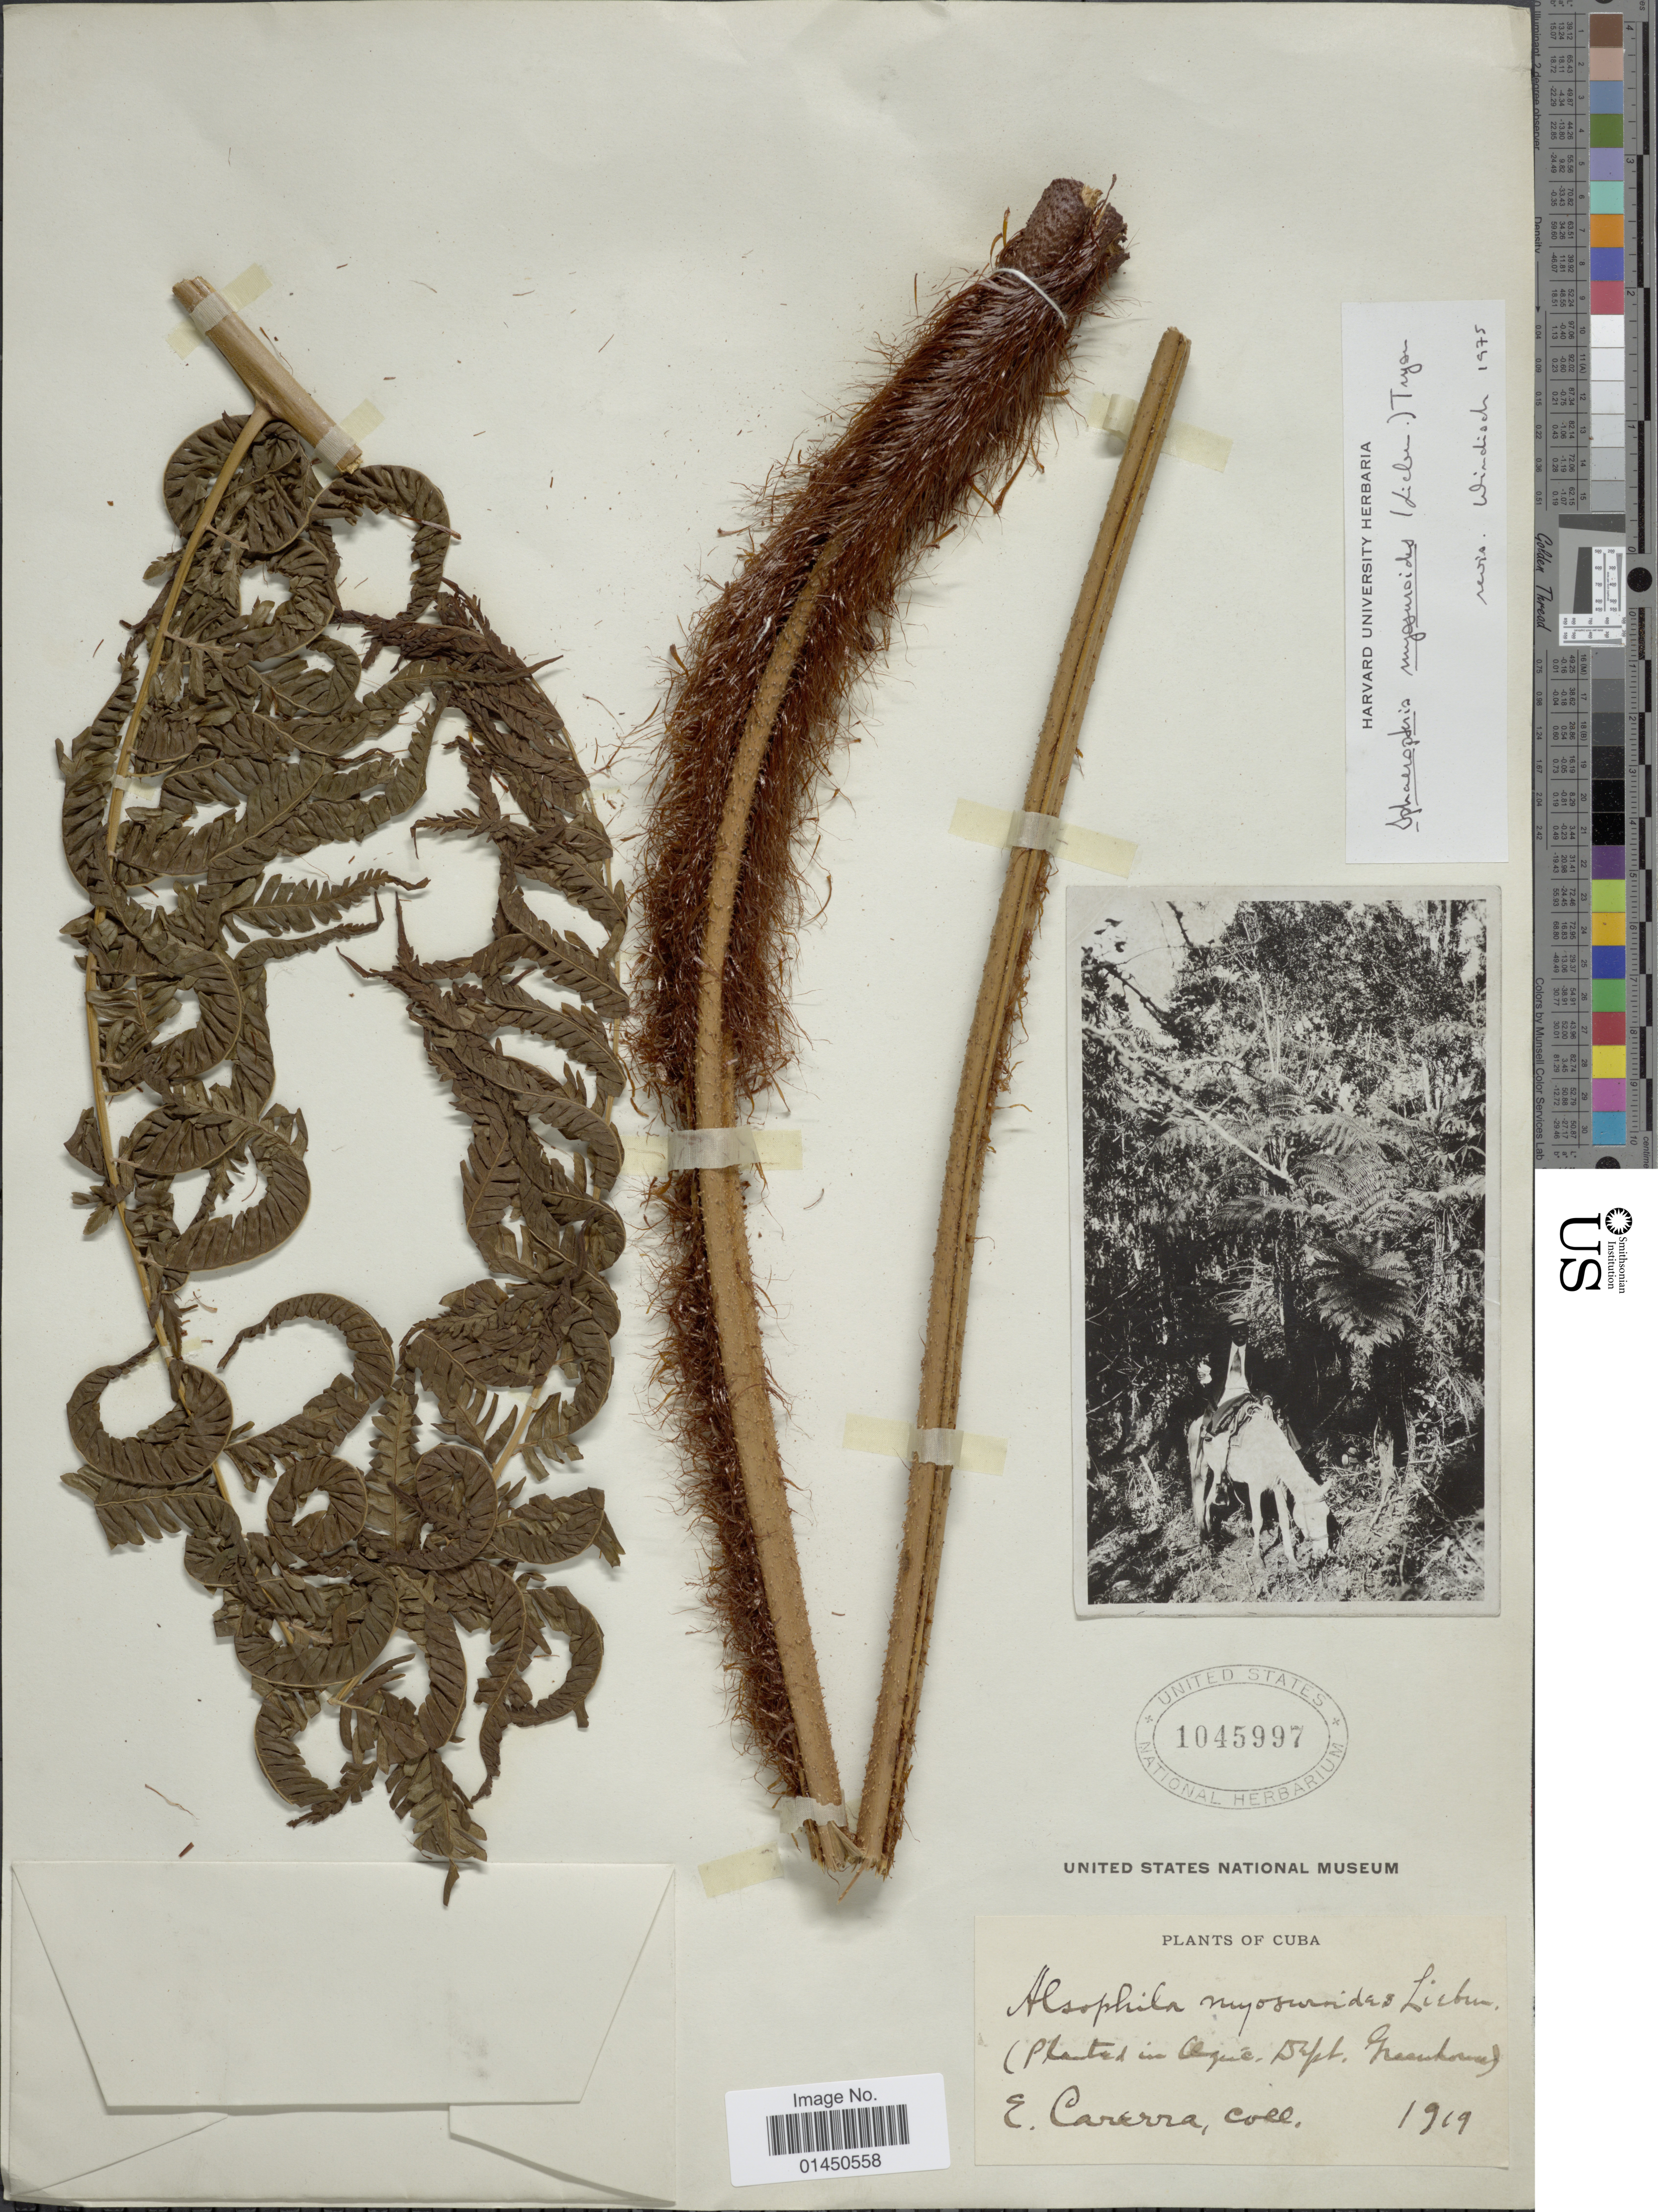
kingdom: Plantae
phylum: Tracheophyta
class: Polypodiopsida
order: Cyatheales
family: Cyatheaceae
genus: Cyathea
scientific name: Cyathea myosuriodes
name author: (Liebm.) Domin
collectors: E. Carrera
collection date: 1919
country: Cuba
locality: (Planted in Aque. Dept. Greenhouse). [interpreted]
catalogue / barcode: US 1045997